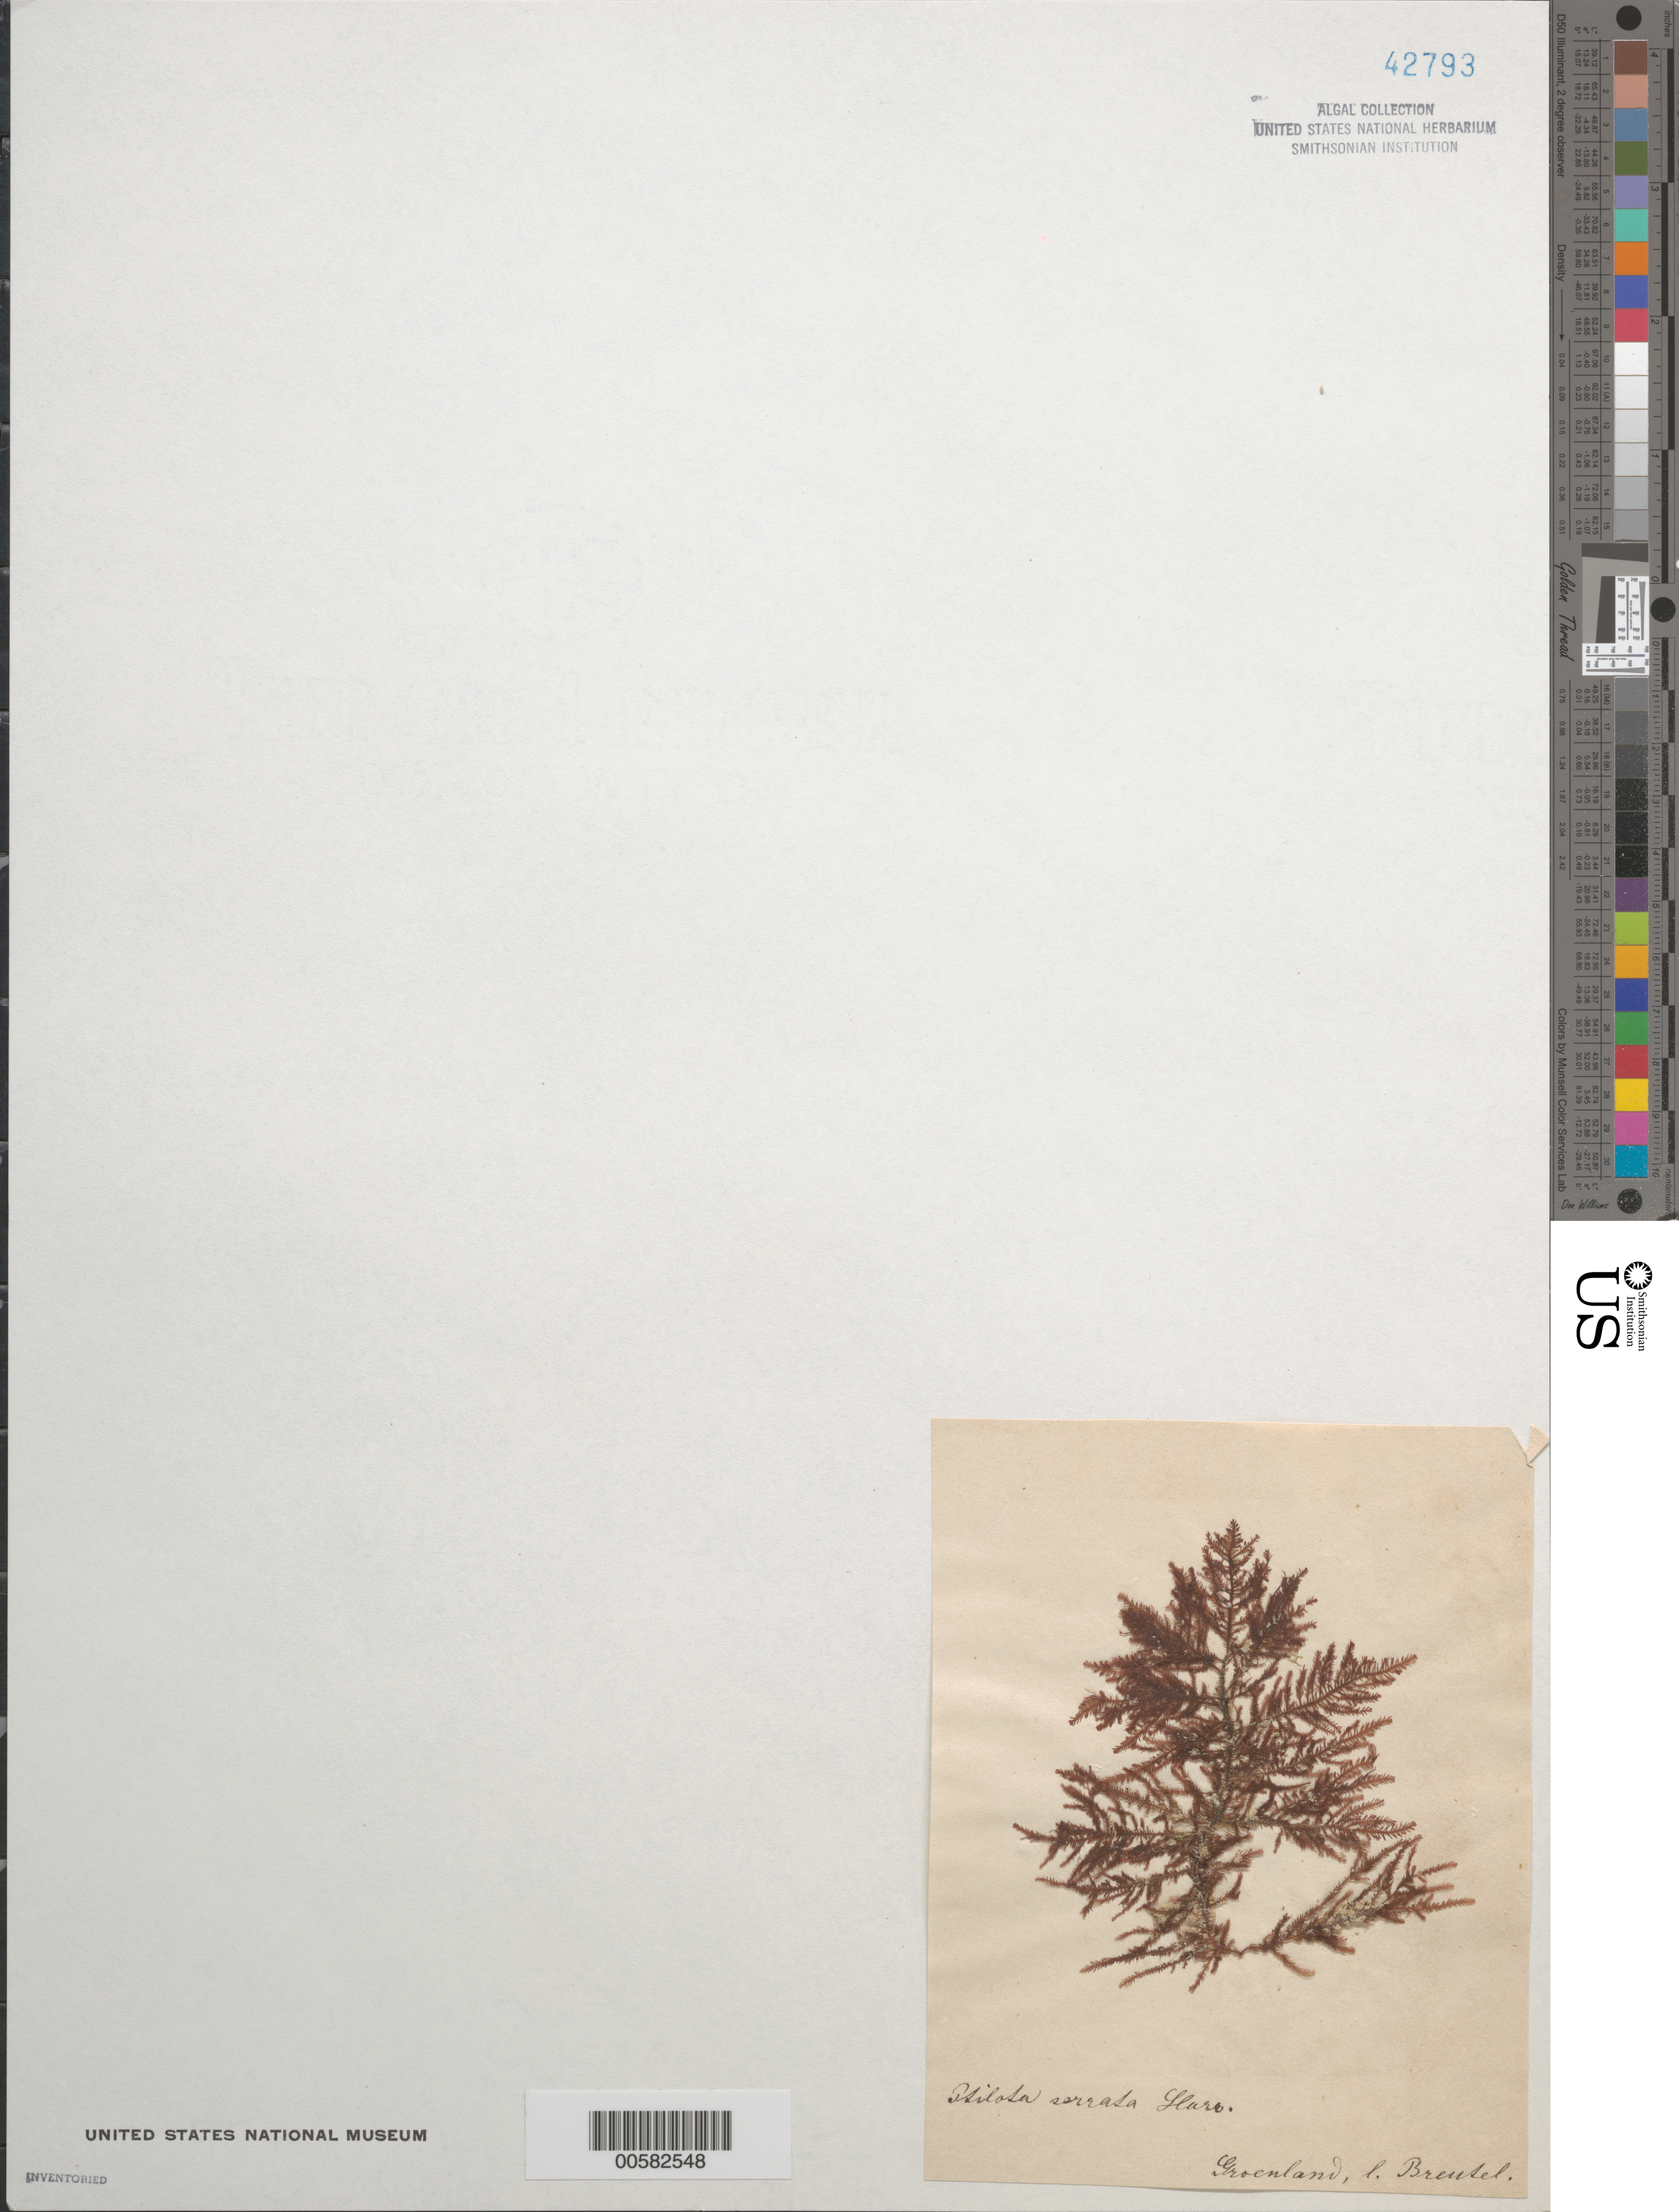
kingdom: Plantae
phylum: Rhodophyta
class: Florideophyceae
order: Ceramiales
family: Wrangeliaceae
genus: Ptilota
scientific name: Ptilota serrata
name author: Kützing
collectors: J. Breutel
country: Greenland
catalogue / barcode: US 42793